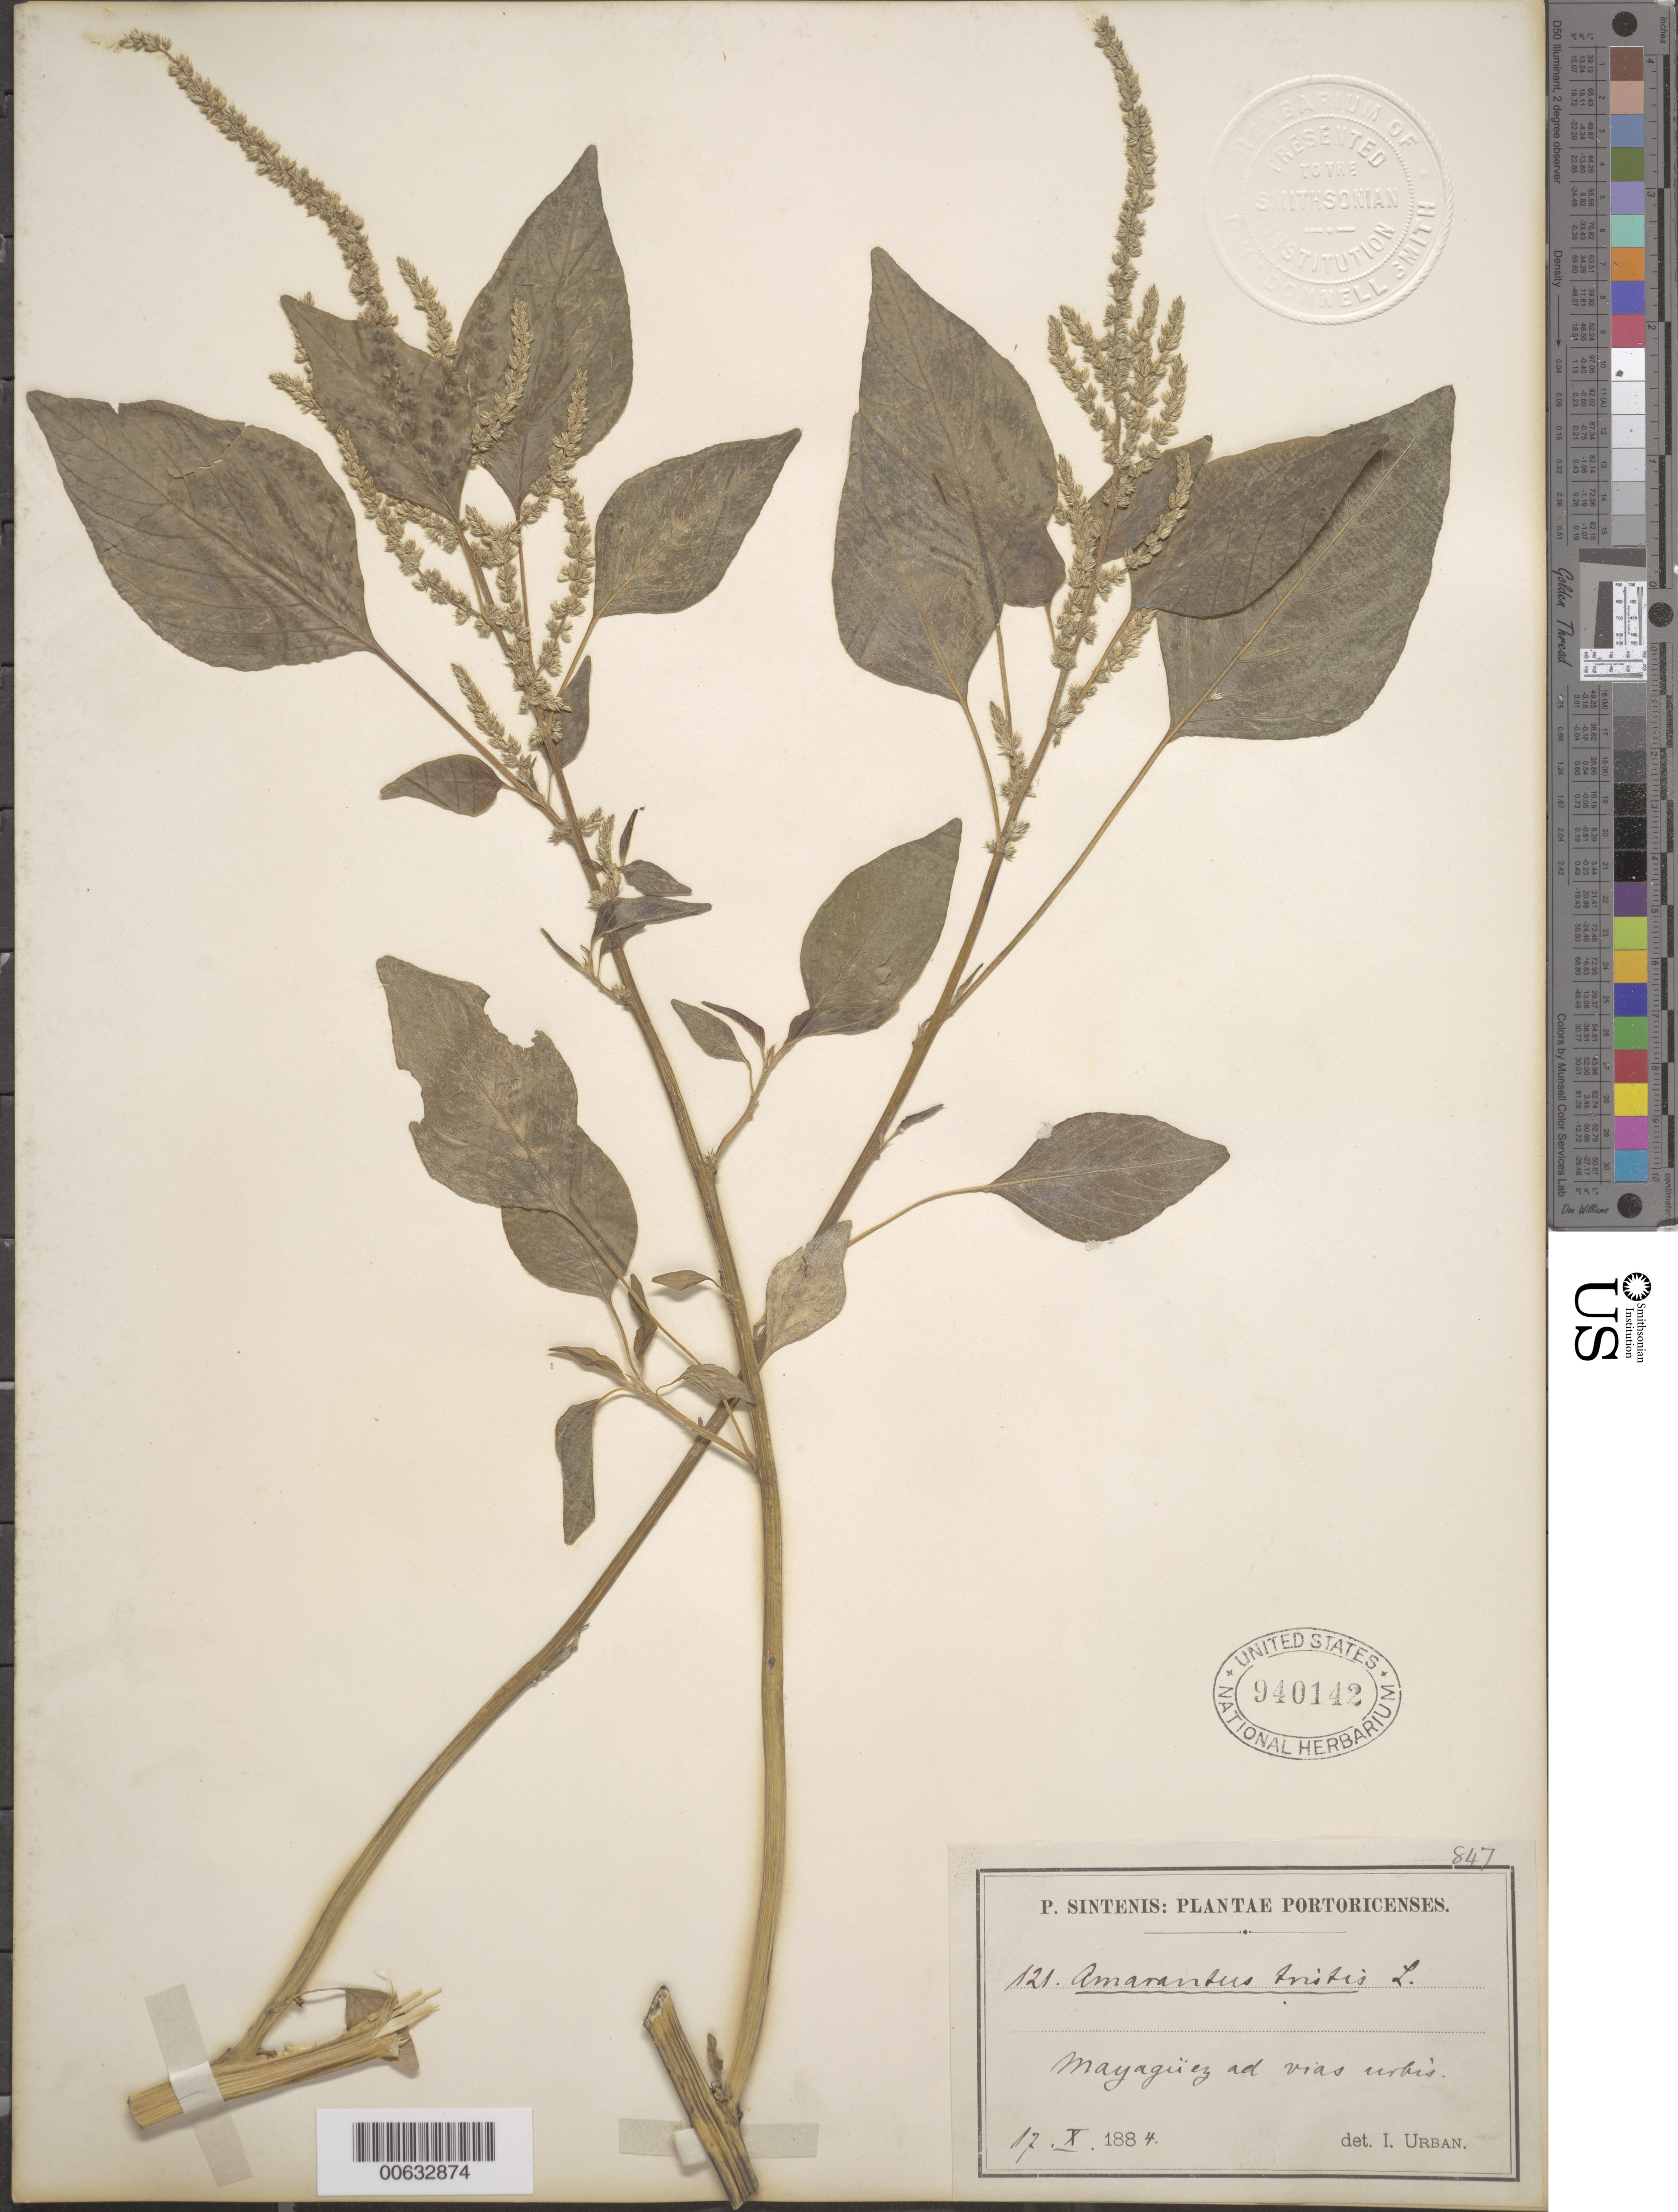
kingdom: Plantae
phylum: Tracheophyta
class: Magnoliopsida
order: Caryophyllales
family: Amaranthaceae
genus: Amaranthus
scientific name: Amaranthus tristis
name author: L.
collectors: P. Sintenis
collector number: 121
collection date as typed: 17 Oct 1884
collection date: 1884-10-17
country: Puerto Rico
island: Greater Antilles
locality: Mayagüez ad vias urbis.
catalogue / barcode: US 940142